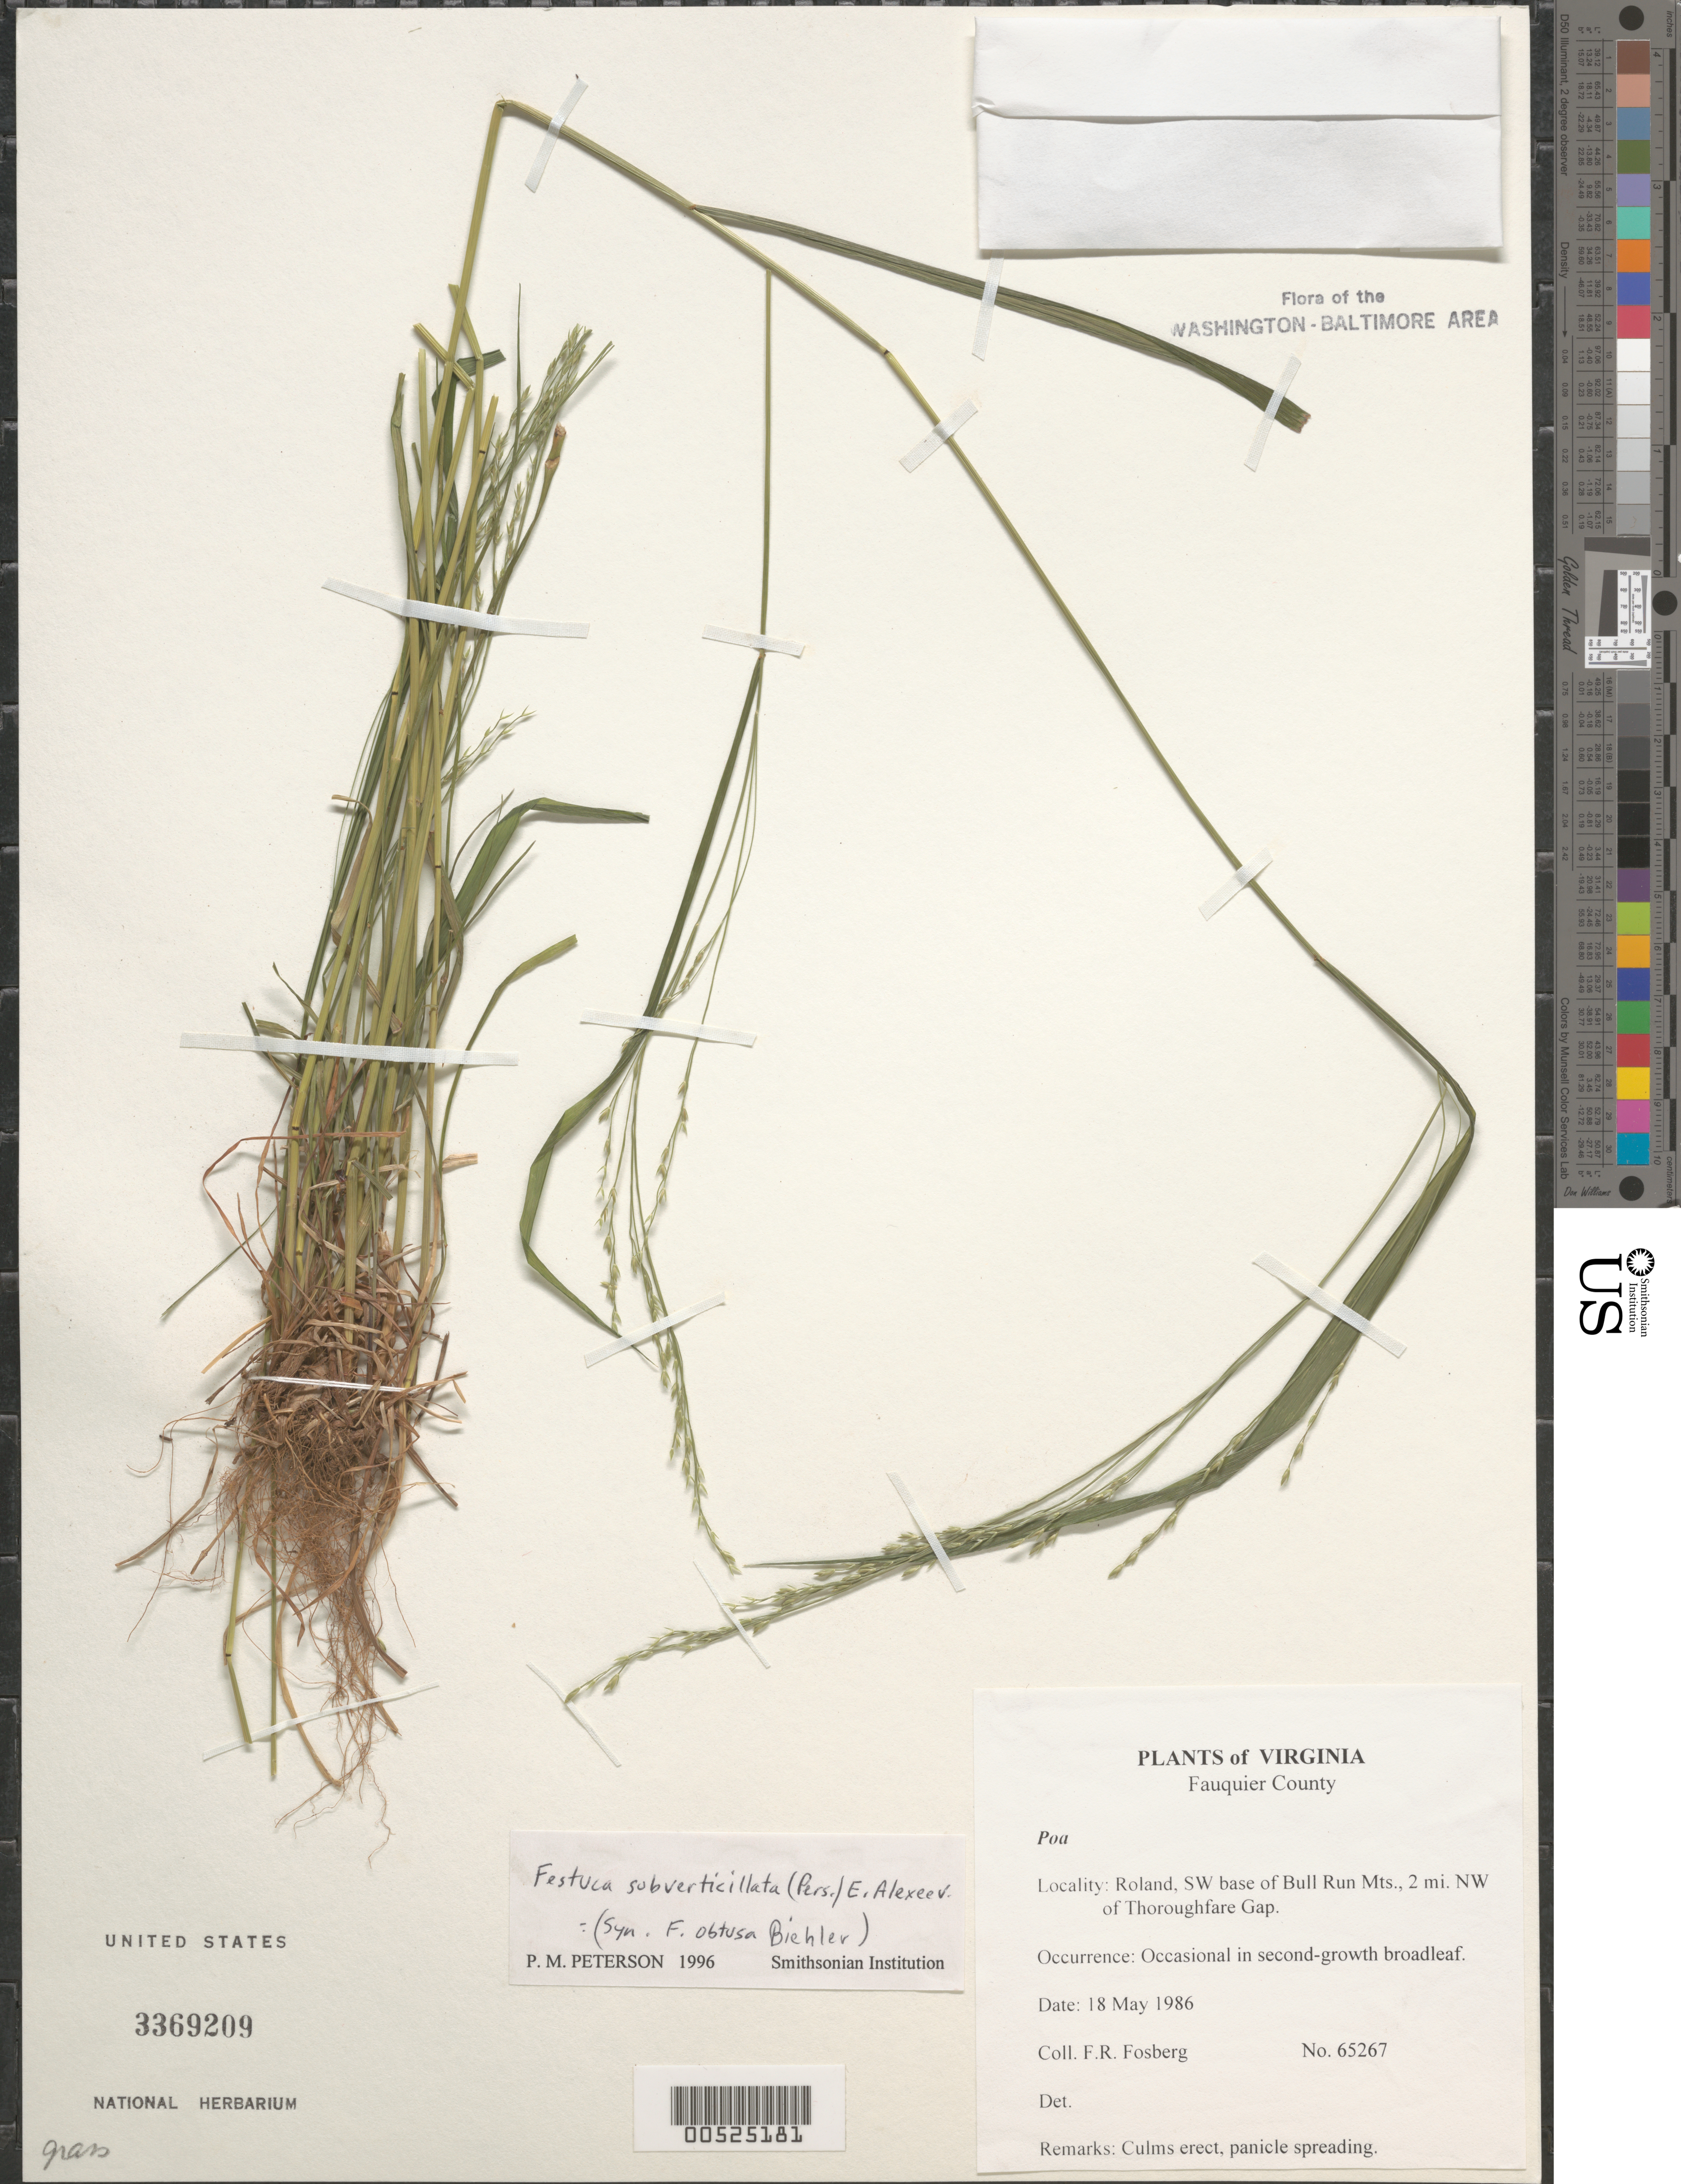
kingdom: Plantae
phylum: Tracheophyta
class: Liliopsida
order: Poales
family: Poaceae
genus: Festuca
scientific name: Festuca subverticillata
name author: (Pers.) E.B. Alexeev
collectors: F. R. Fosberg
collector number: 65267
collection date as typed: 18 May 1986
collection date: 1986-05-18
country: United States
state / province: Virginia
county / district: Fairfax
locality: Roland, SW base of Bull Run Mountains, 2 mi. NW of Thoroughfare Gap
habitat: Occasional in second-growth broadleaf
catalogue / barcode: US 3369209